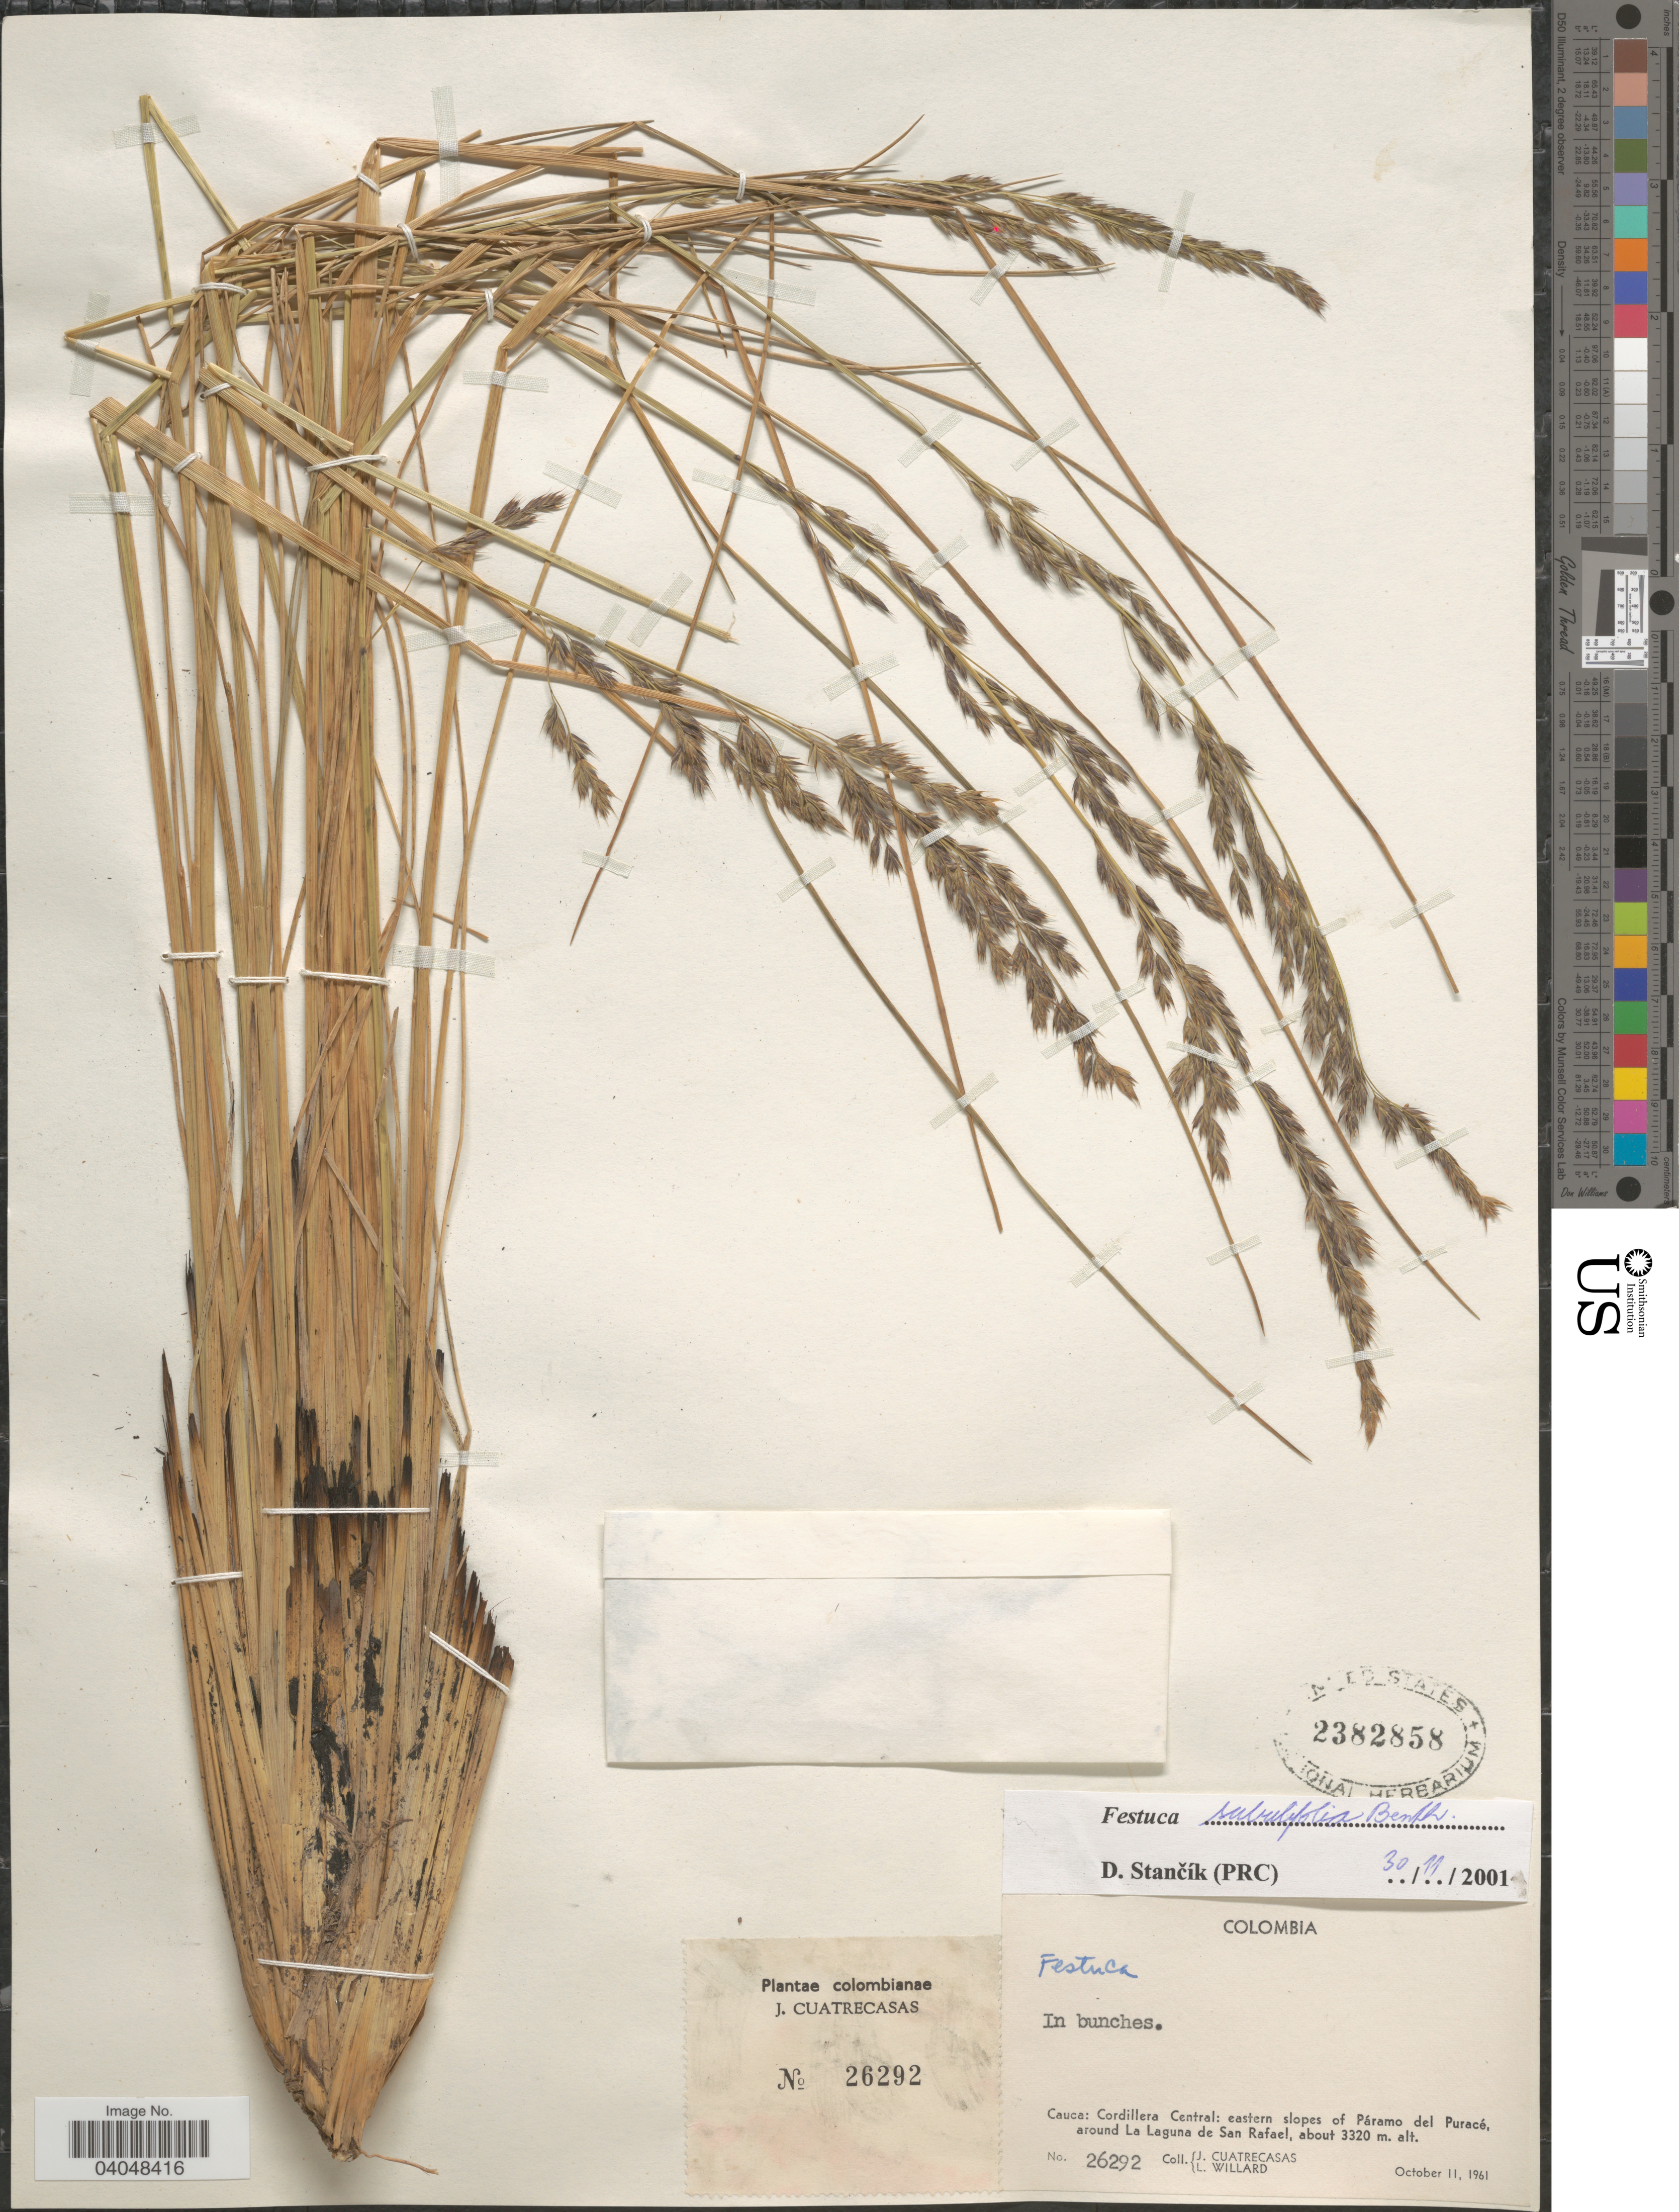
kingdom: Plantae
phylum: Tracheophyta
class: Liliopsida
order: Poales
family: Poaceae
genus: Festuca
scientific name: Festuca subulifolia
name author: Benth.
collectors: J. Cuatrecasas & L. Willard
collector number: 26292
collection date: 1961-10-11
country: Colombia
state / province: Cauca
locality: Cordillera Central: eastern slopes of Páramo del Puracé, around La Laguna de San Rafael.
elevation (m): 3320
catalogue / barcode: US 2382858